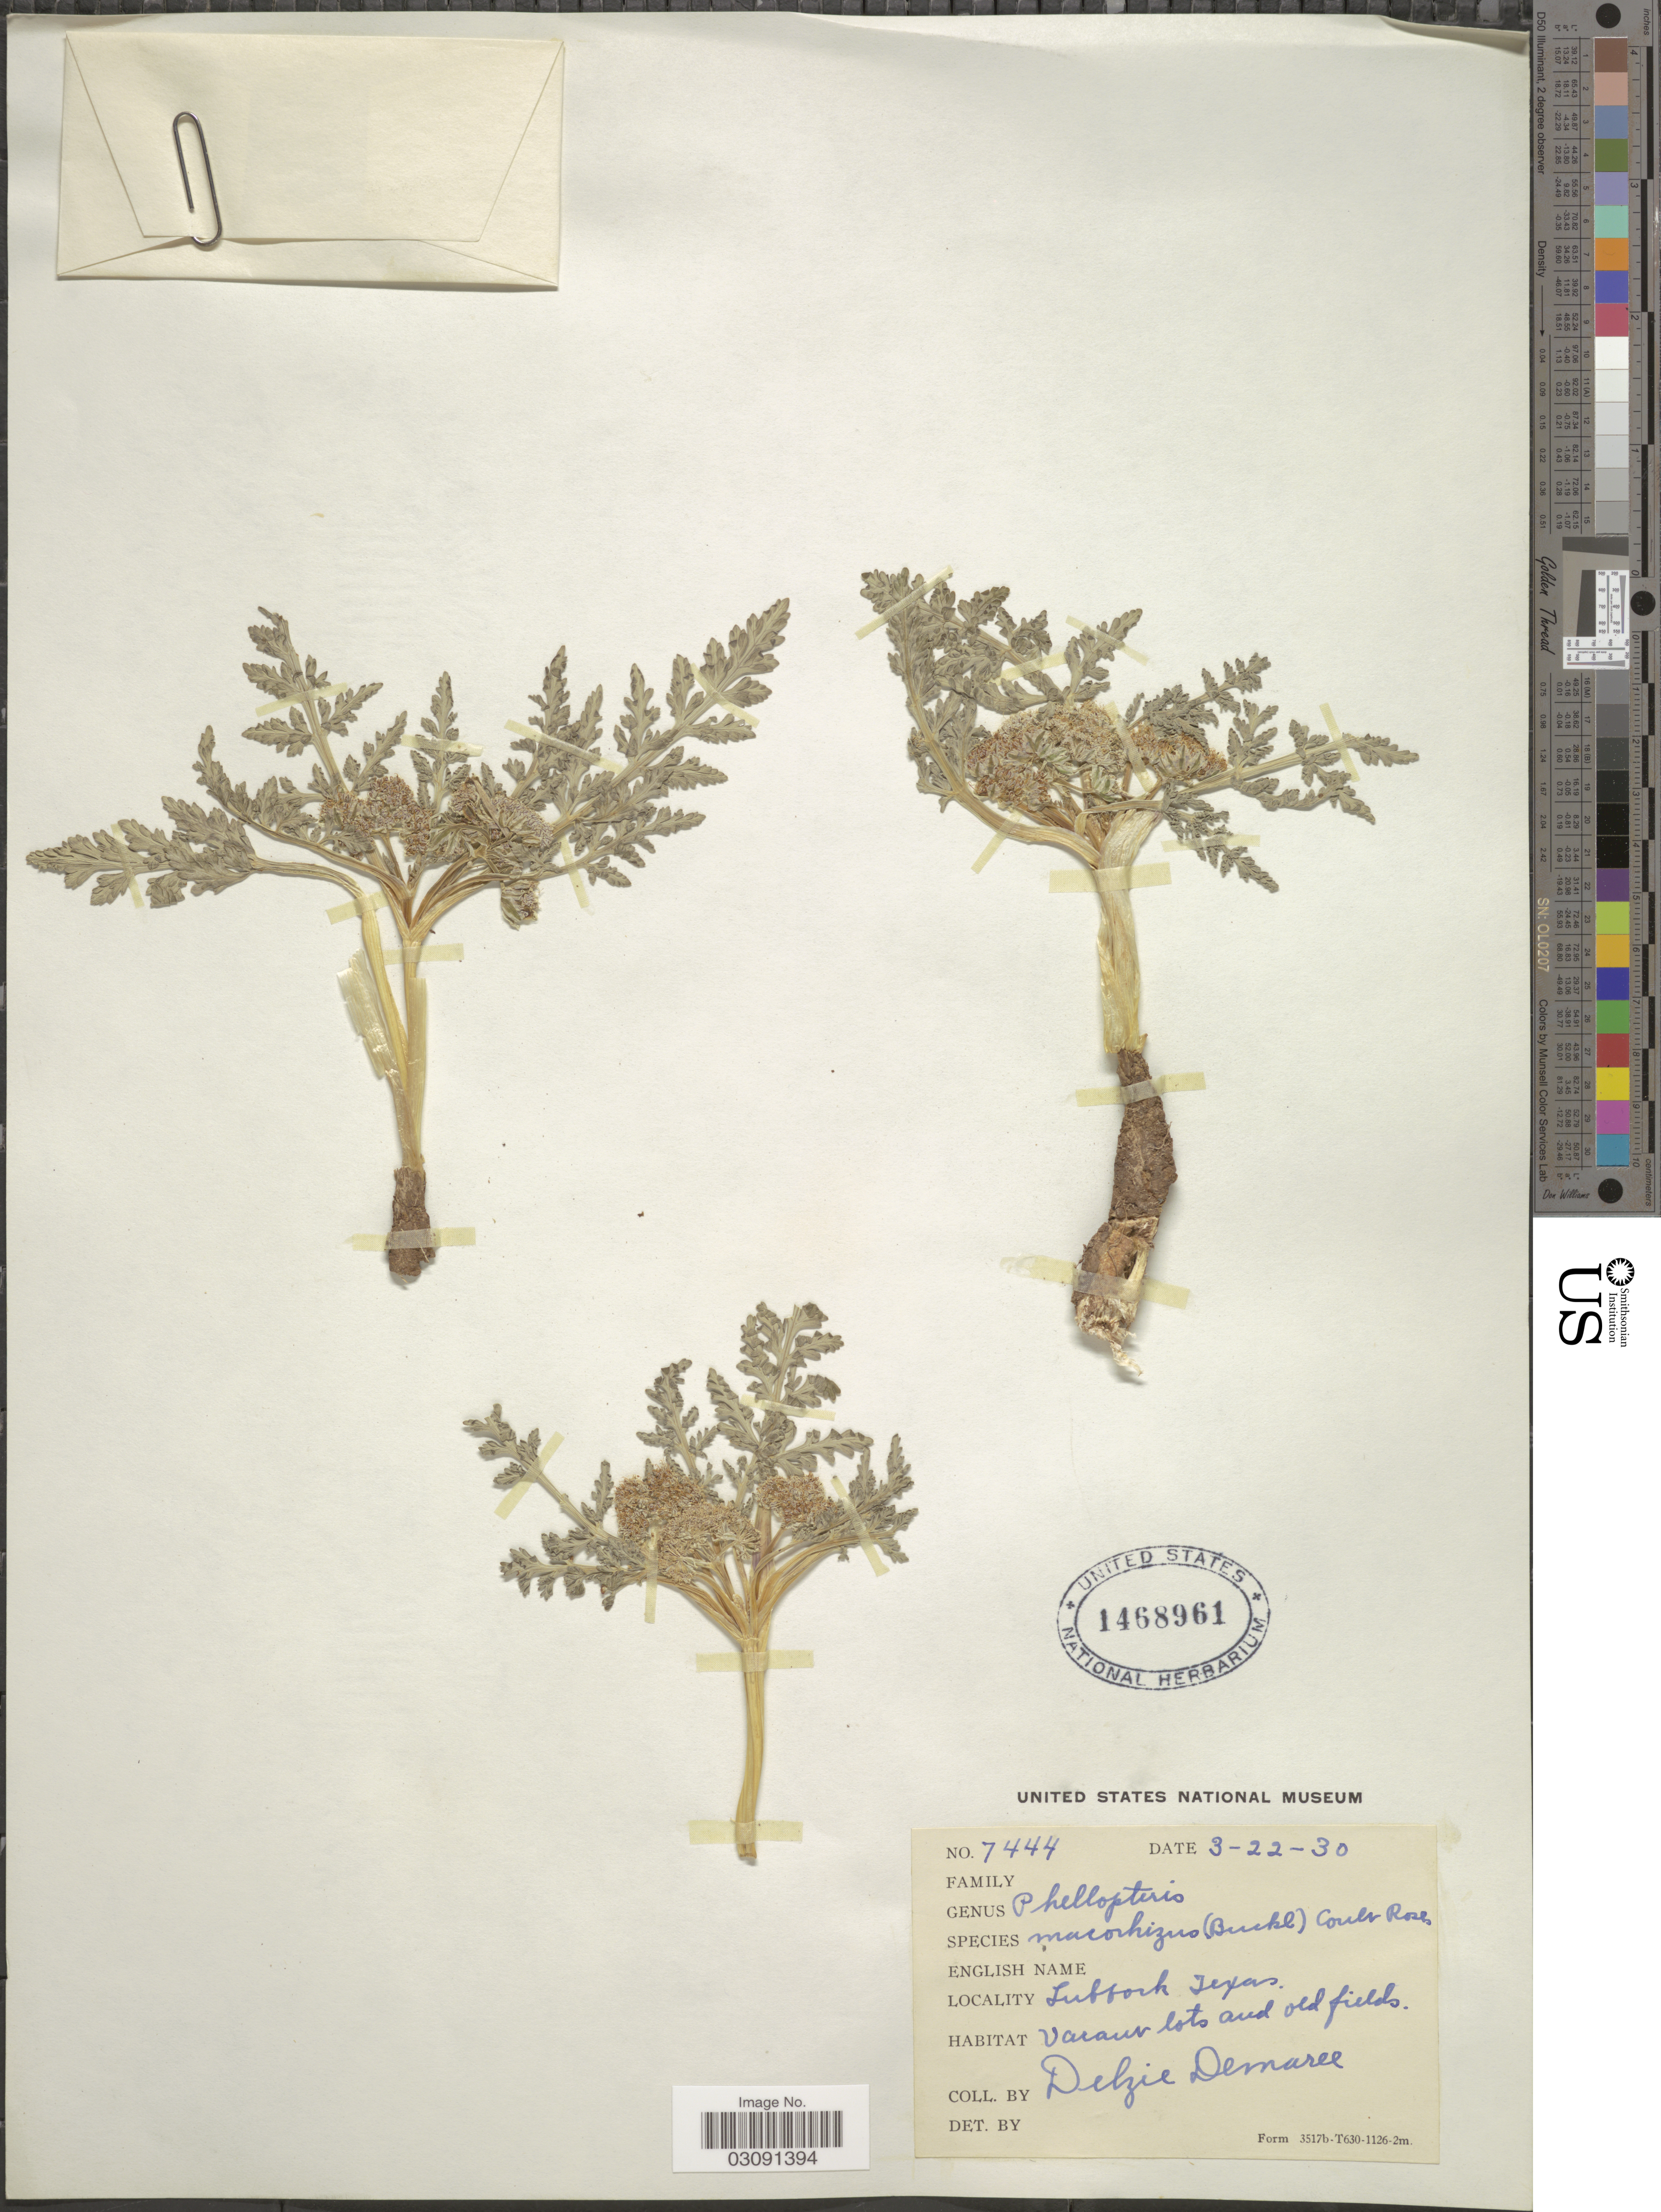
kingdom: Plantae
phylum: Tracheophyta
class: Magnoliopsida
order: Apiales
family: Apiaceae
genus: Cymopterus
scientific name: Cymopterus macrorhizus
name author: Buckley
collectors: D. Demaree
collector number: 7444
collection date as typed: Transcribed d/m/y: 22/3/30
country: United States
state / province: Texas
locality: Lubbock.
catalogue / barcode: US 1468961